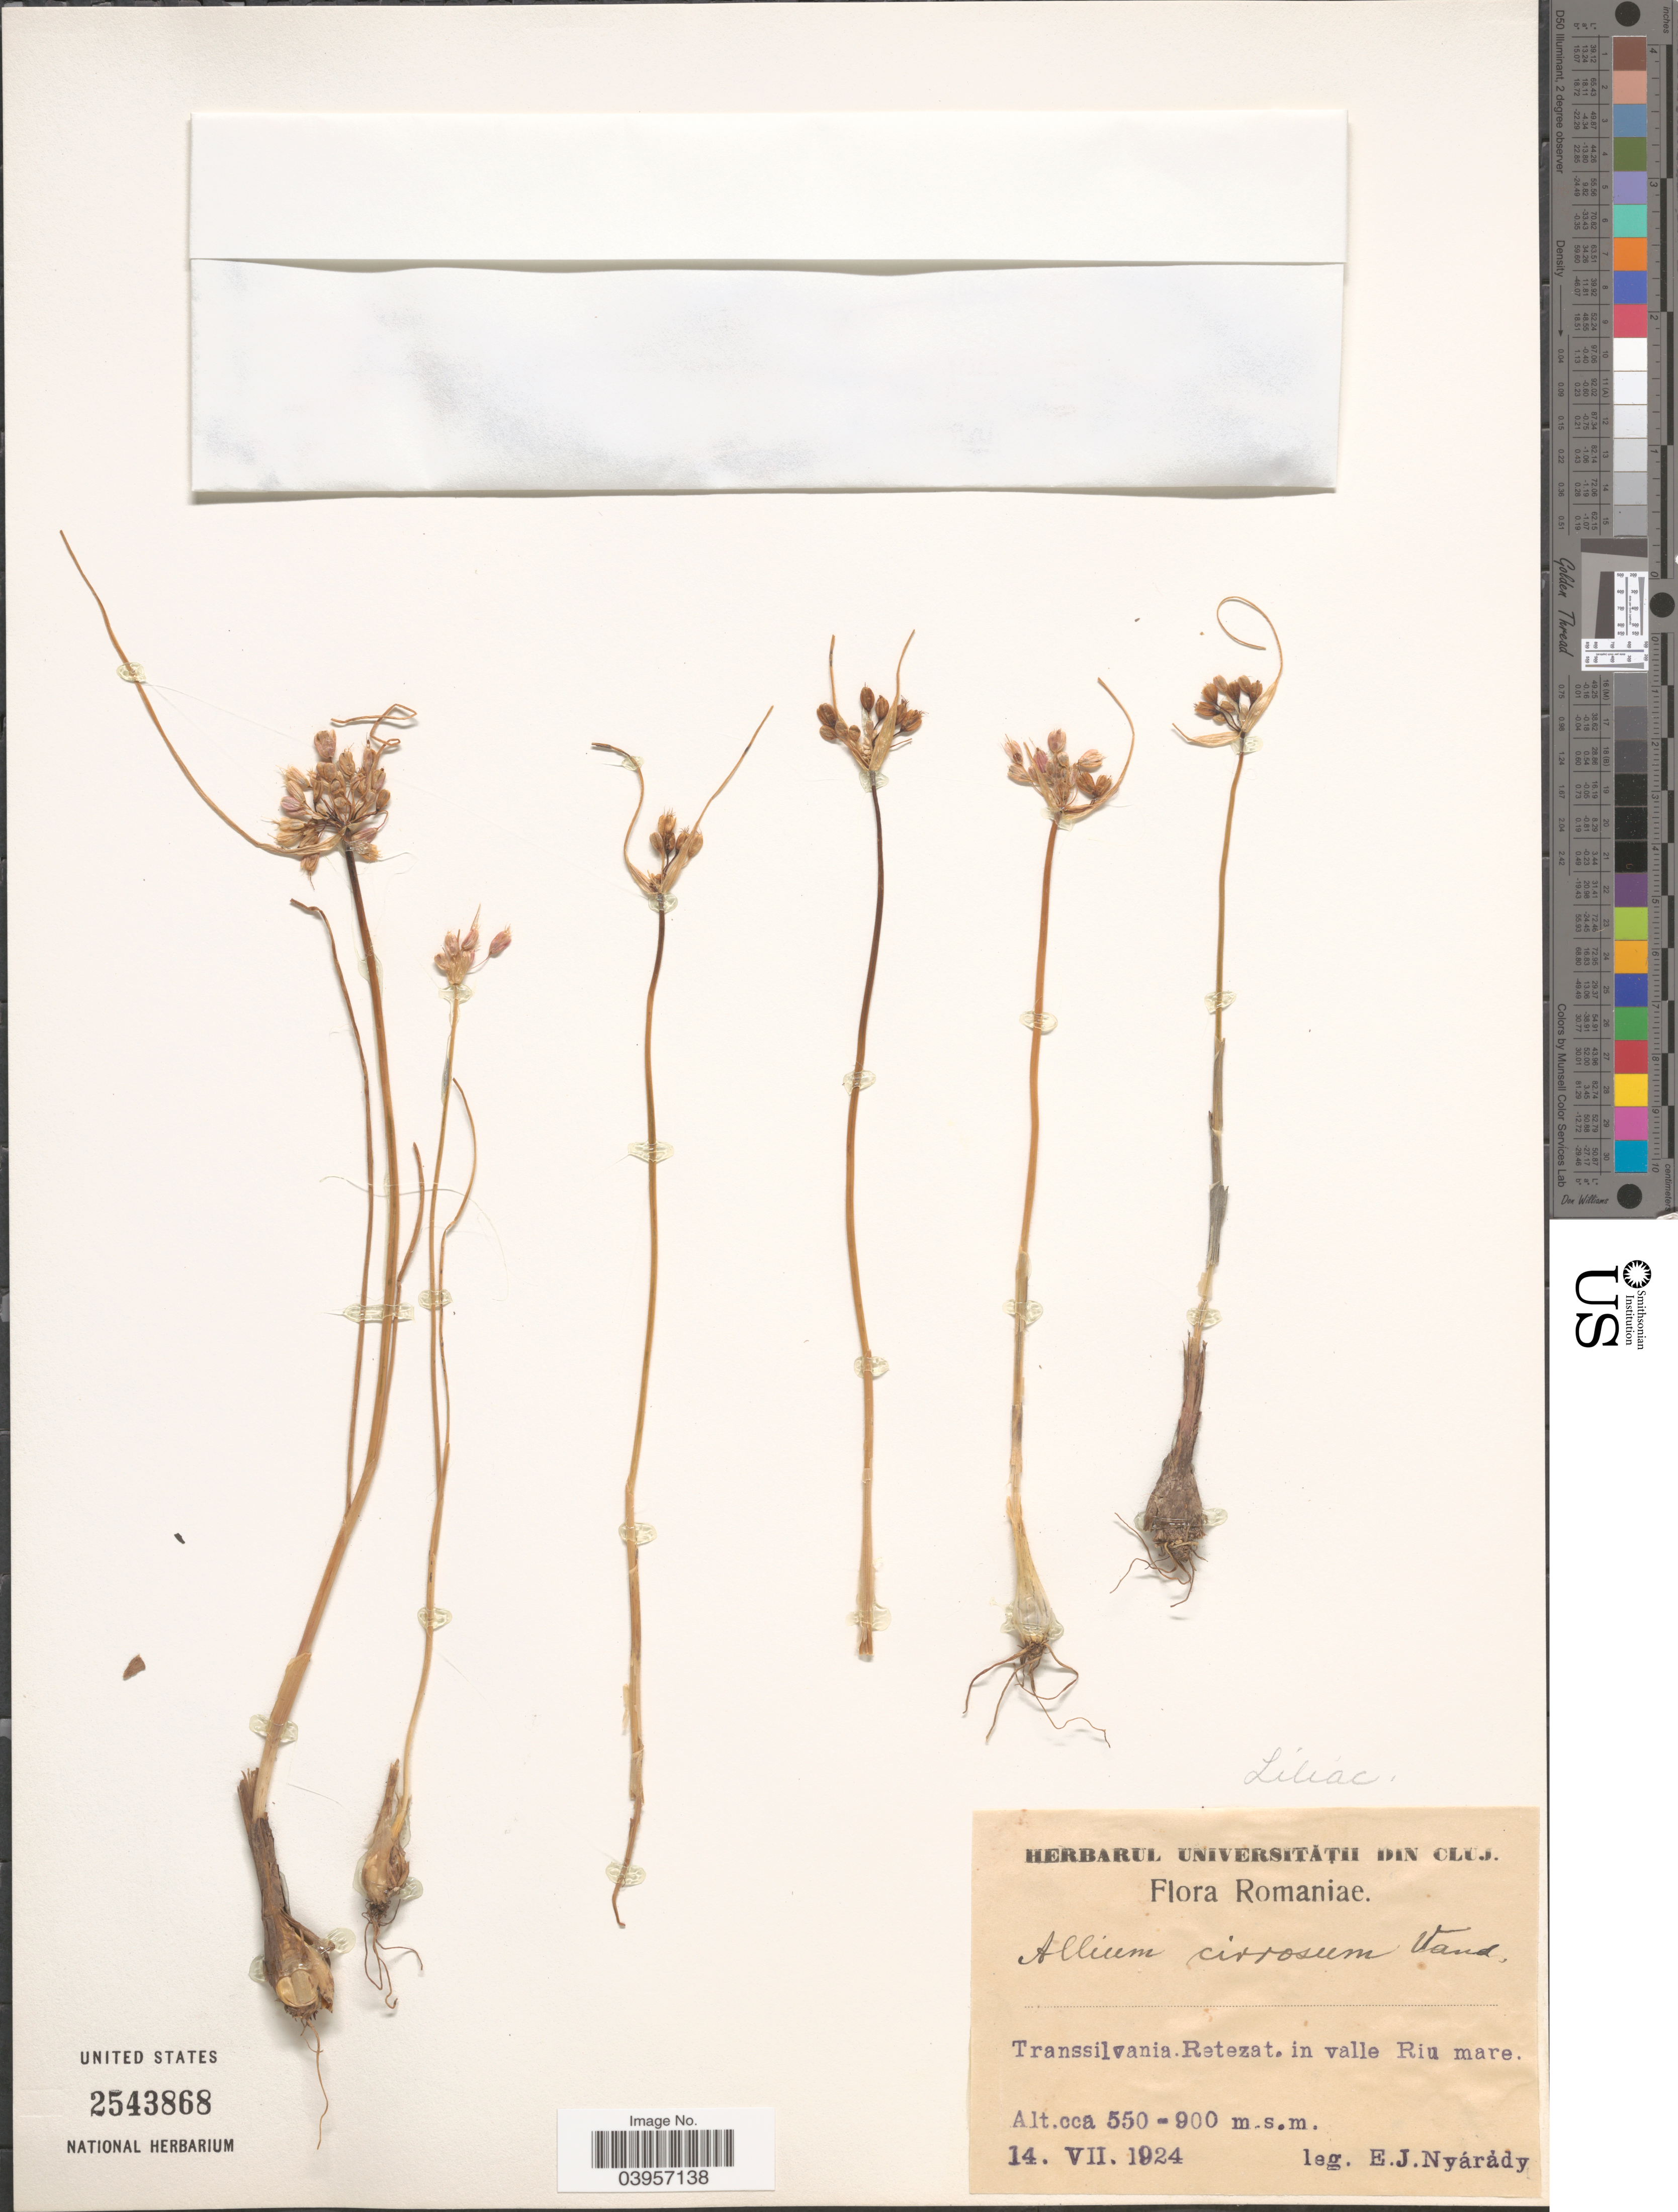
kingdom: Plantae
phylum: Tracheophyta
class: Liliopsida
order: Asparagales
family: Amaryllidaceae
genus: Allium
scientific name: Allium cirrhosum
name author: Vand.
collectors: E. Nyárády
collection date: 1924-07-14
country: Romania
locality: Romaniae. Transsilvania. Retezat. in valle Riu mare.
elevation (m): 550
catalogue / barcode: US 2543868